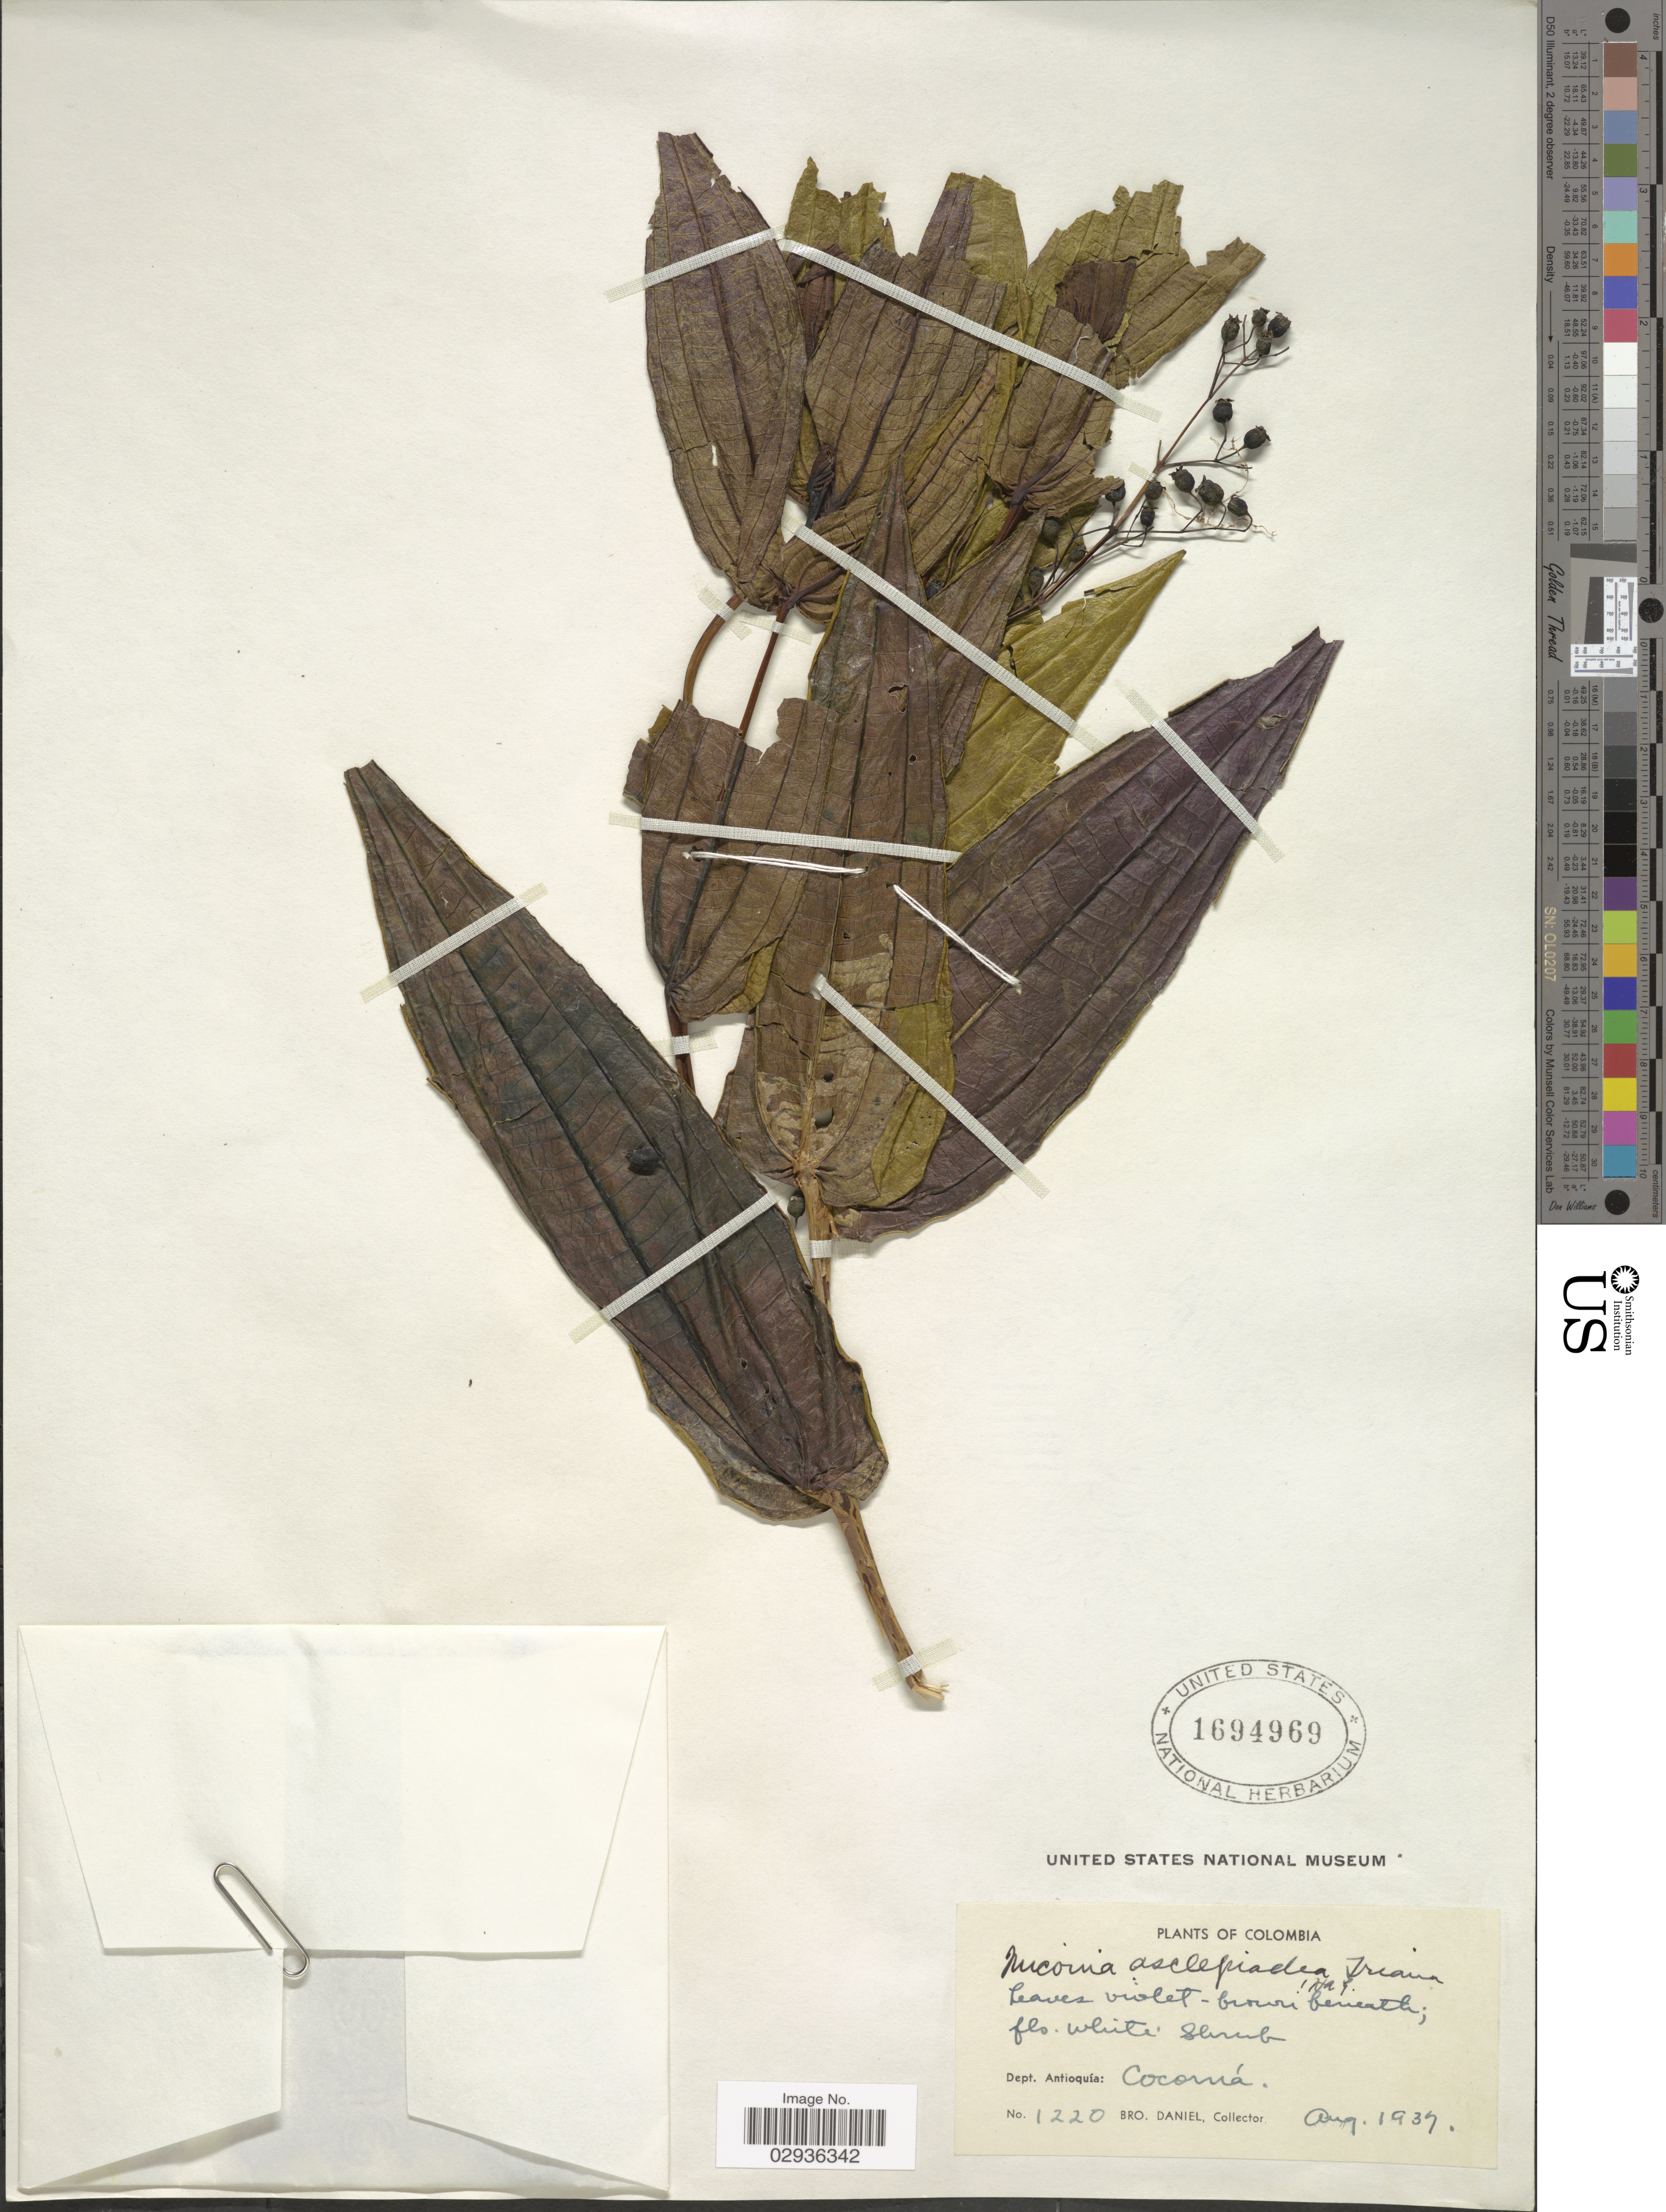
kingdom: Plantae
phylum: Tracheophyta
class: Magnoliopsida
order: Myrtales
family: Melastomataceae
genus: Miconia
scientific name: Miconia asclepiadea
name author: Triana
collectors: Bro. Daniel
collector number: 1220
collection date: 1937-08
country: Colombia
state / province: Antioquia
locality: Dept. Antioquía: Coorná.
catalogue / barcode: US 1694969